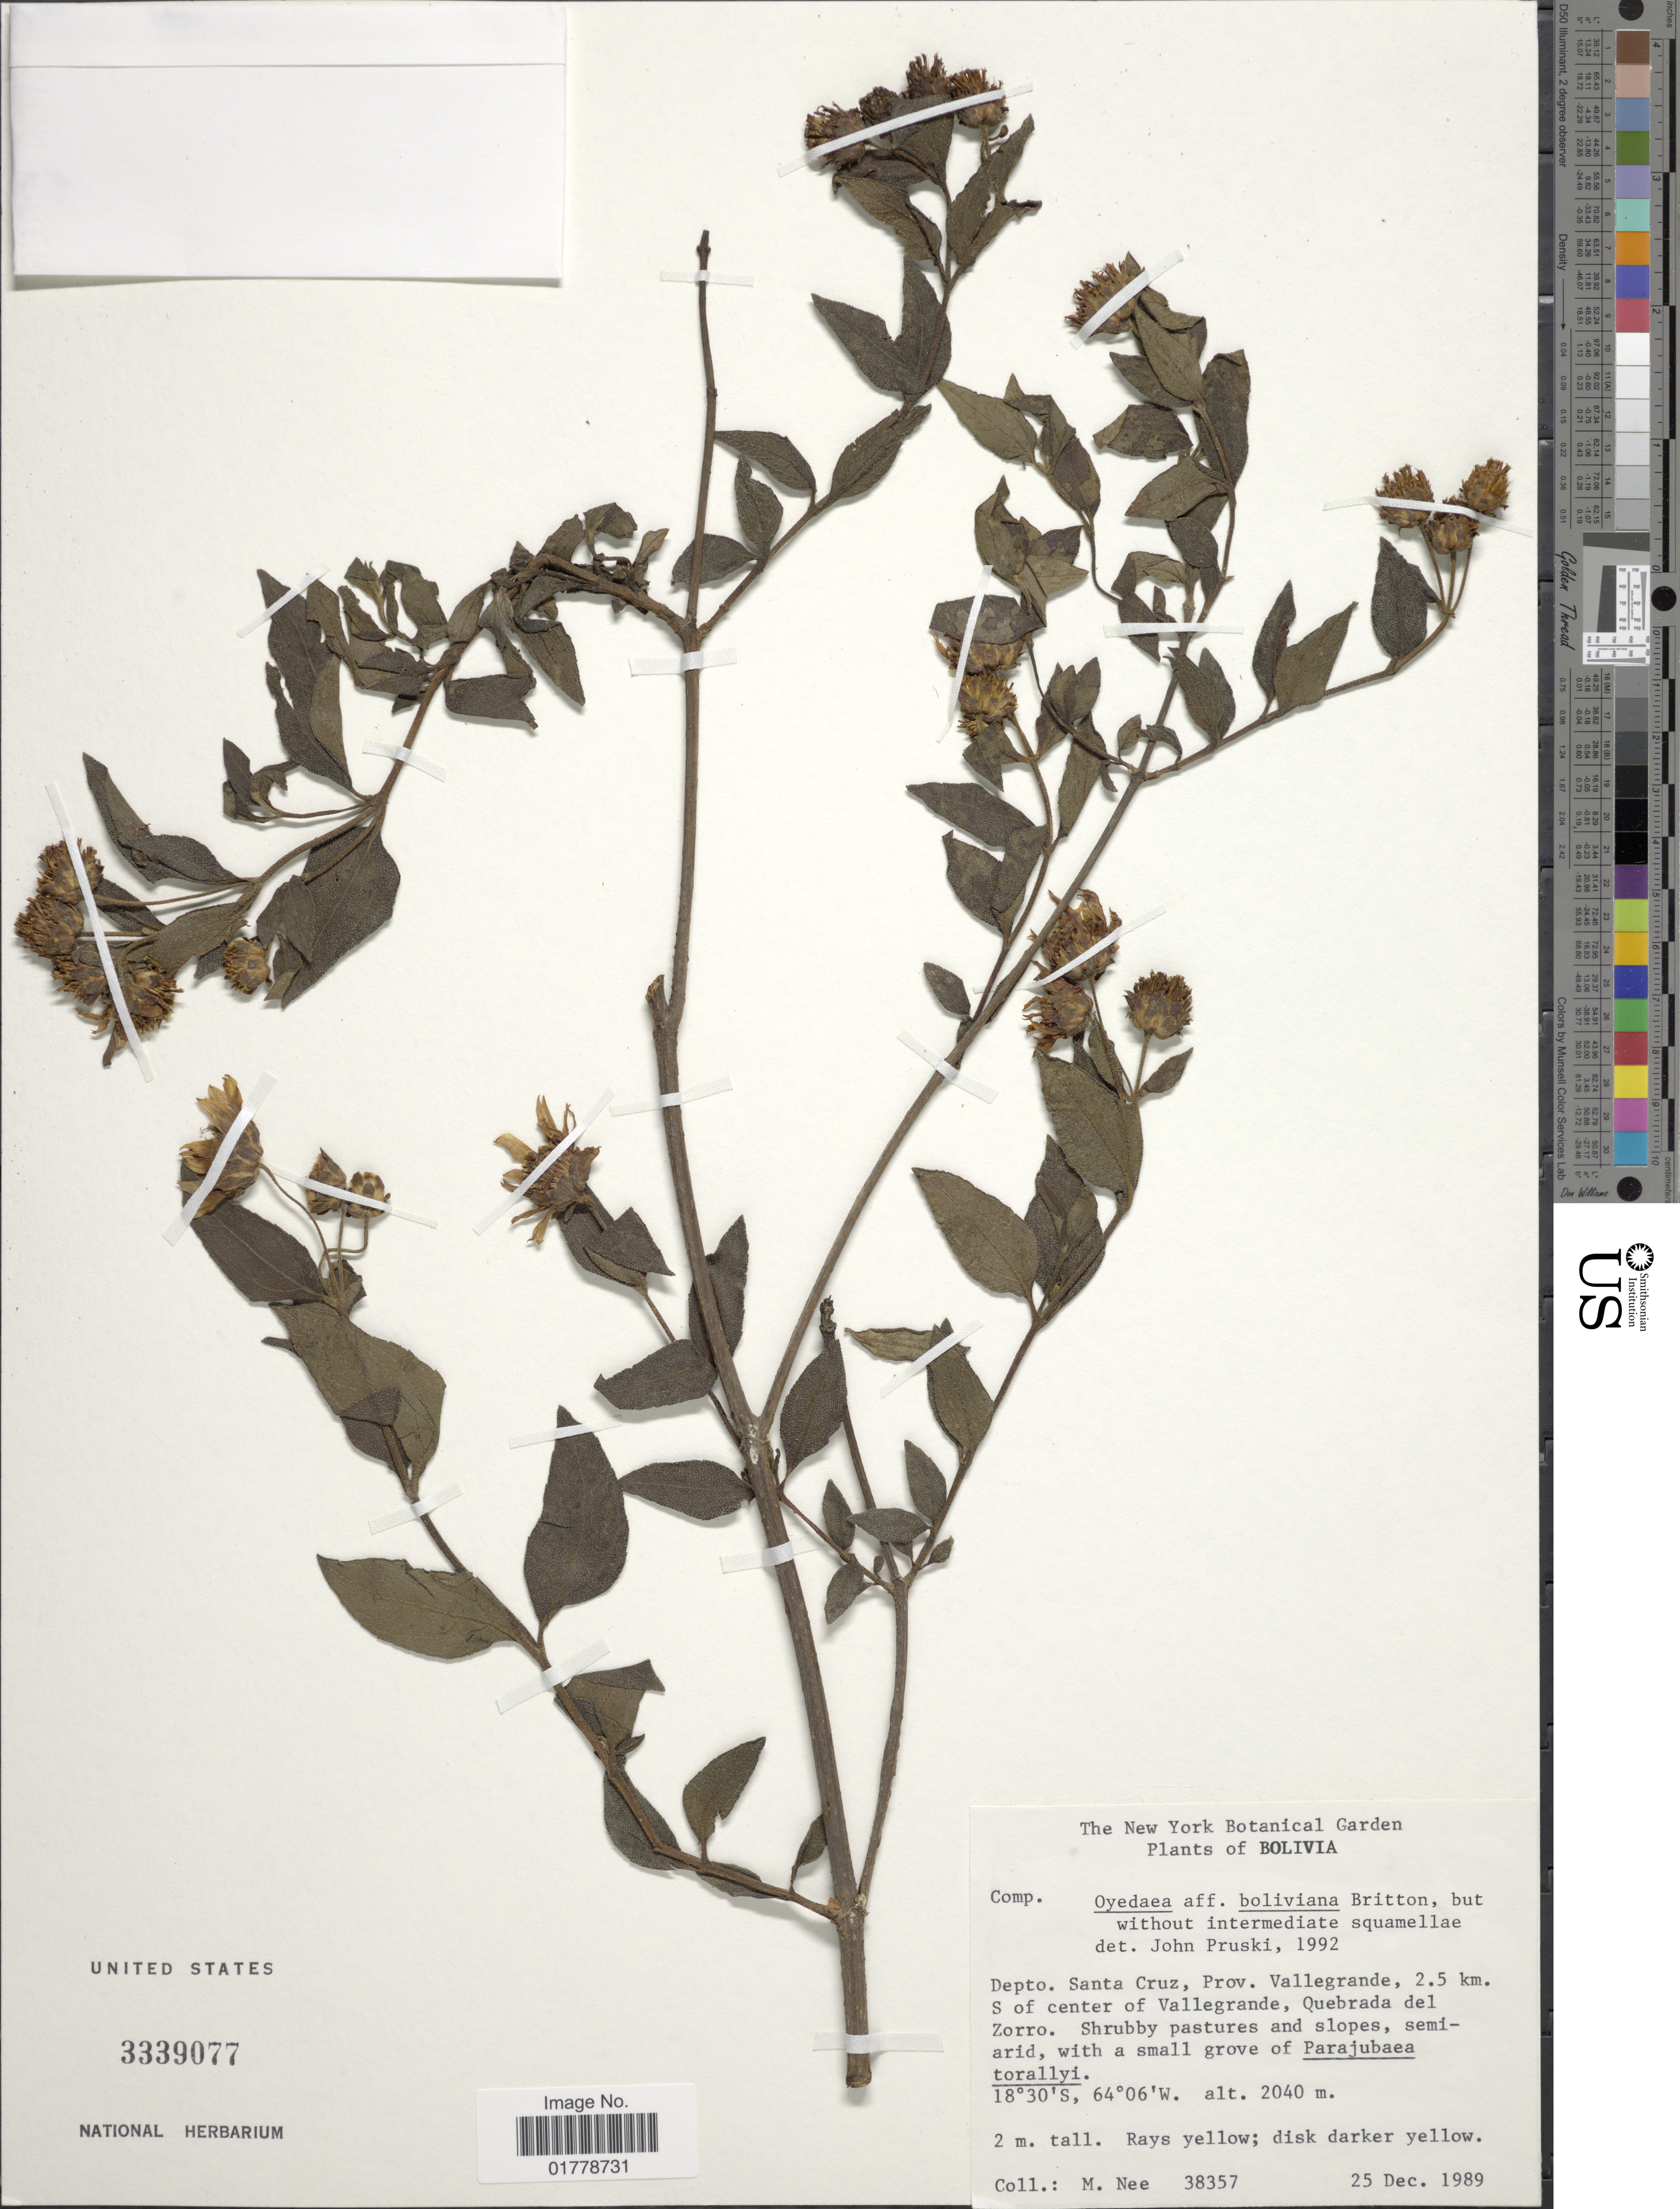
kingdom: Plantae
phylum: Tracheophyta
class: Magnoliopsida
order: Asterales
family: Asteraceae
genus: Oyedaea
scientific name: Oyedaea boliviana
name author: Britton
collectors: M. Nee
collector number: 38357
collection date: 1989-12-25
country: Bolivia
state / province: Santa Cruz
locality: Depto. Santa Cruz. Prov. Vallegrande, 2.5 km. S of center of Vallegrande, Quebrada del Zorro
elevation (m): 2040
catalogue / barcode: US 3339077